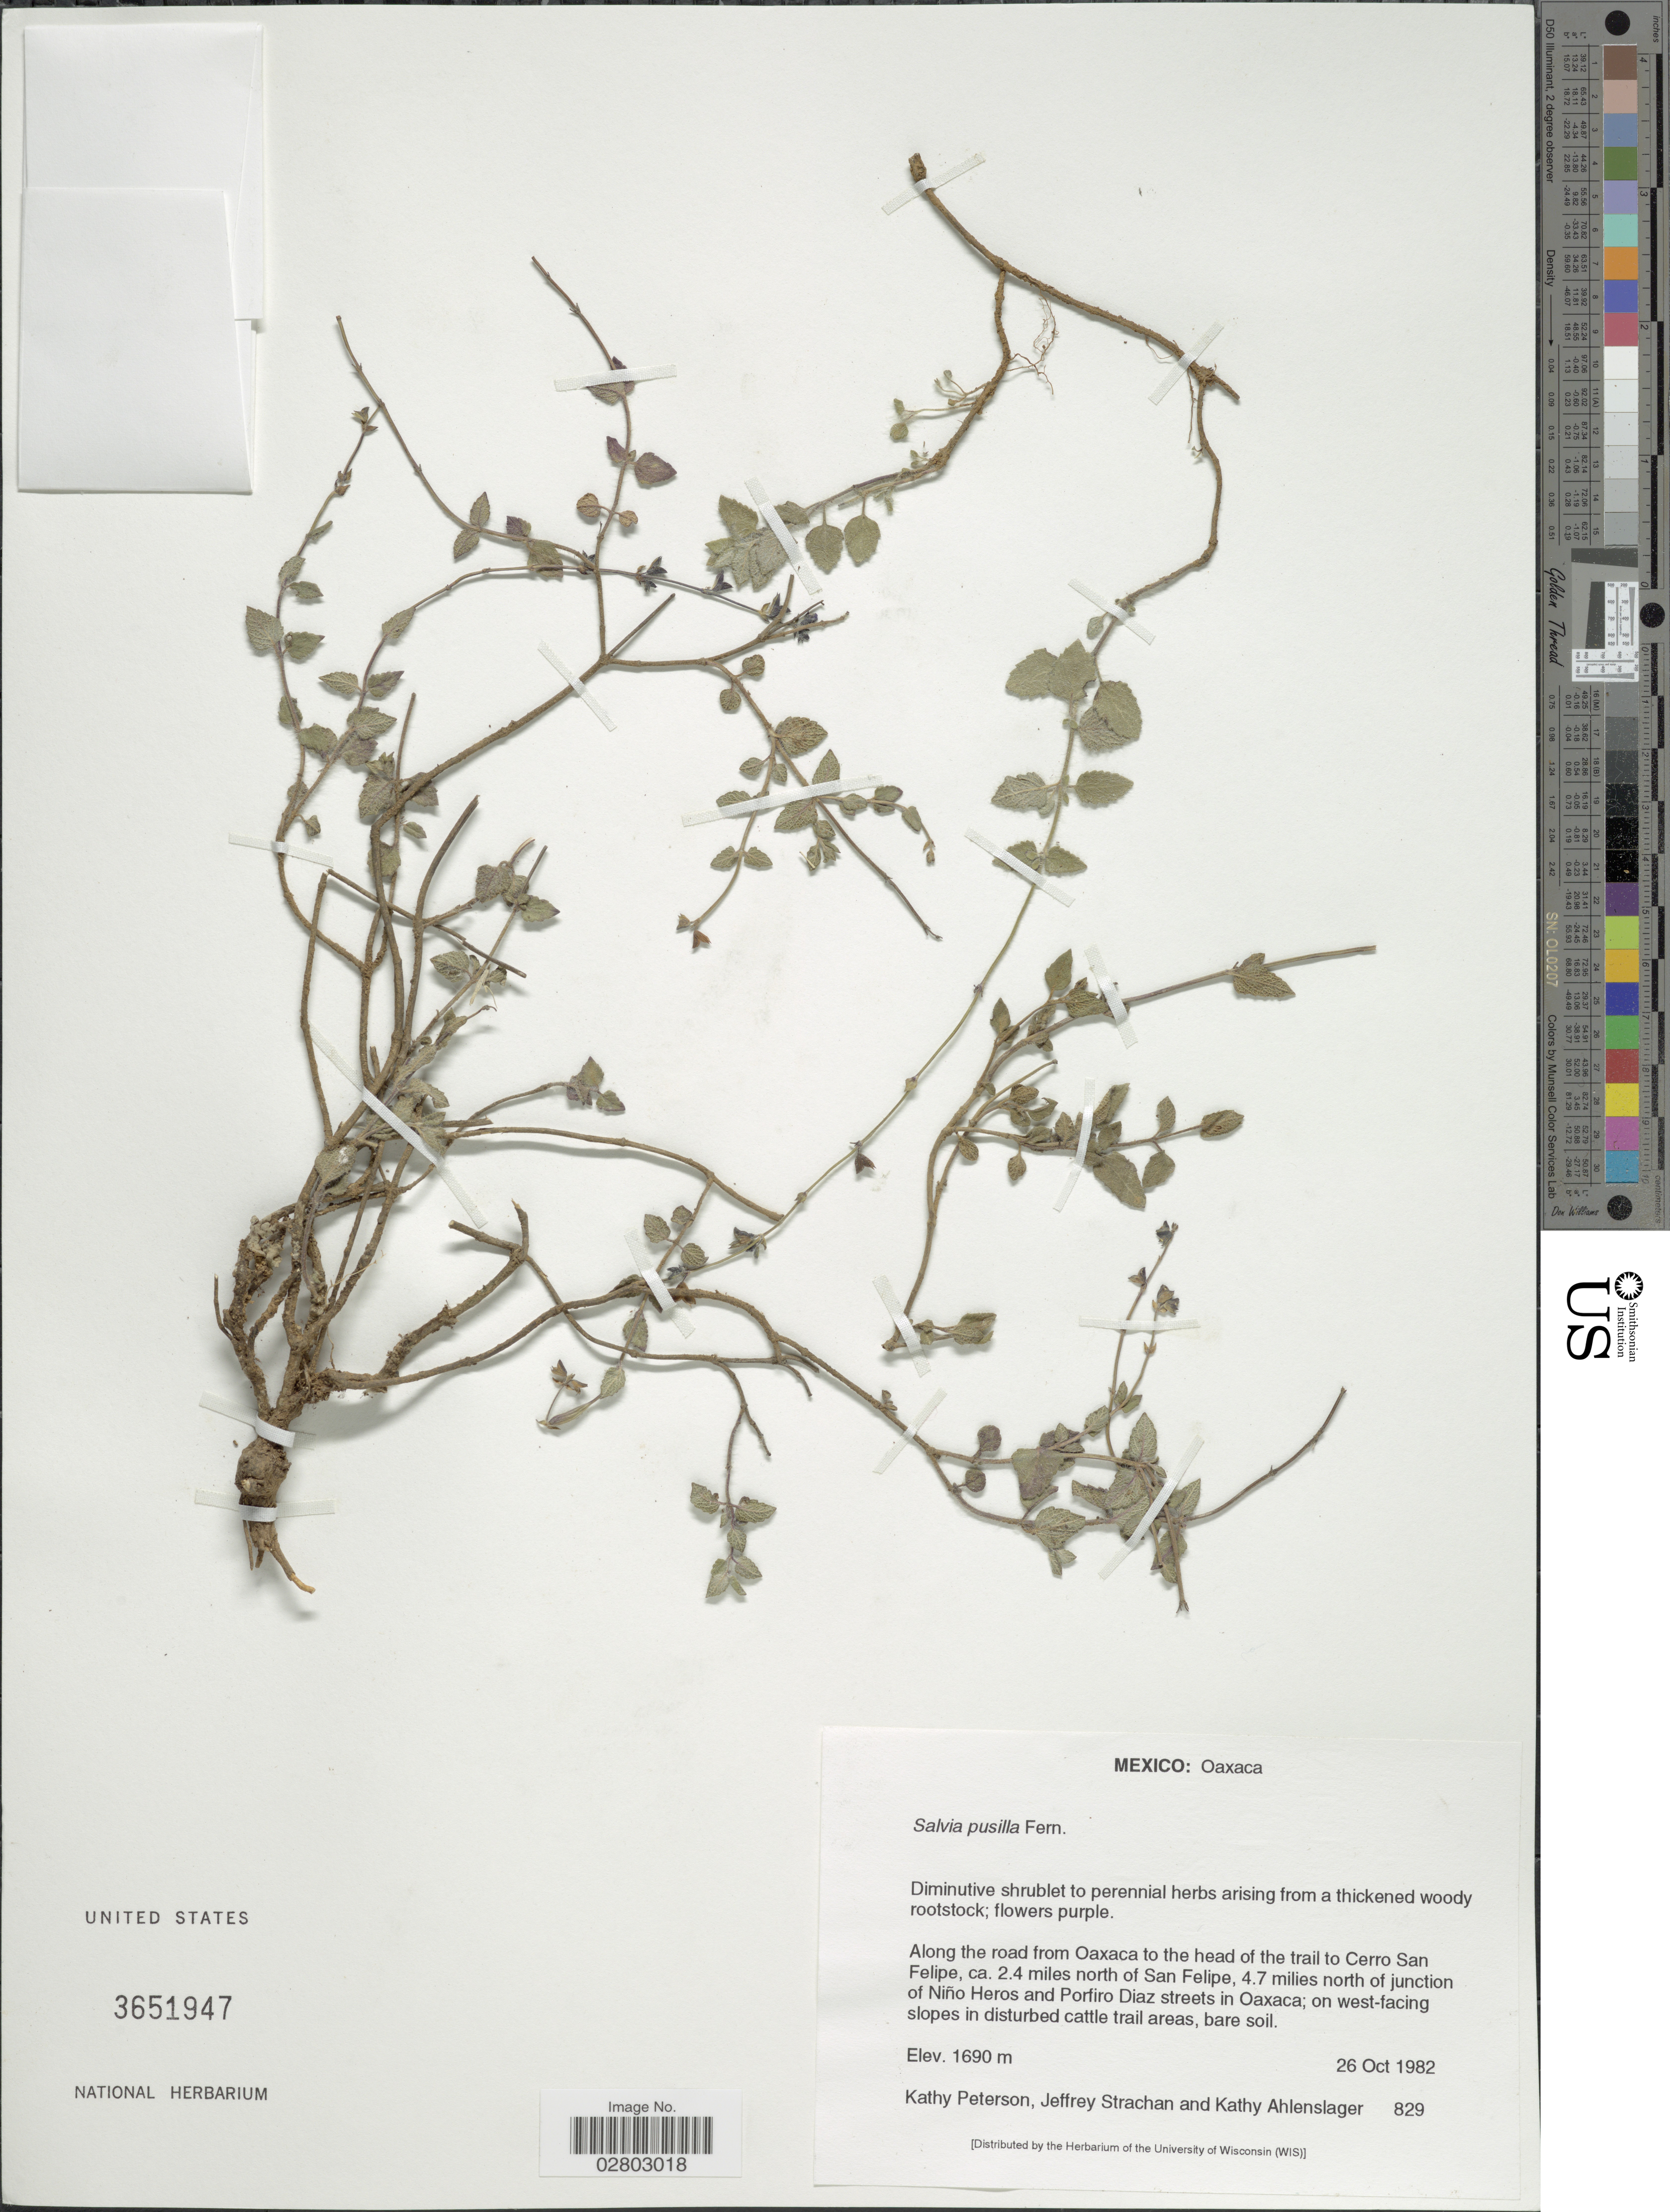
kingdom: Plantae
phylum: Tracheophyta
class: Magnoliopsida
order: Lamiales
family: Lamiaceae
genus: Salvia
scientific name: Salvia pusilla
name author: Fernald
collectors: K. Peterson, J. Strachan & K. Ahlenslager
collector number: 829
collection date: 1982-10-26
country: Mexico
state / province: Oaxaca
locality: Along the road from Oaxaca to the head of the trail to Cerro San Felipe, ca. 2.4 miles north of San Felipe, 4.7 milies north of junction of Niño Heros and Porfiro Diaz streets in Oaxaca; on west-facing slopes in disturbed cattle trail areas, bare soil.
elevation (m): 1690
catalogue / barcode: US 3651947